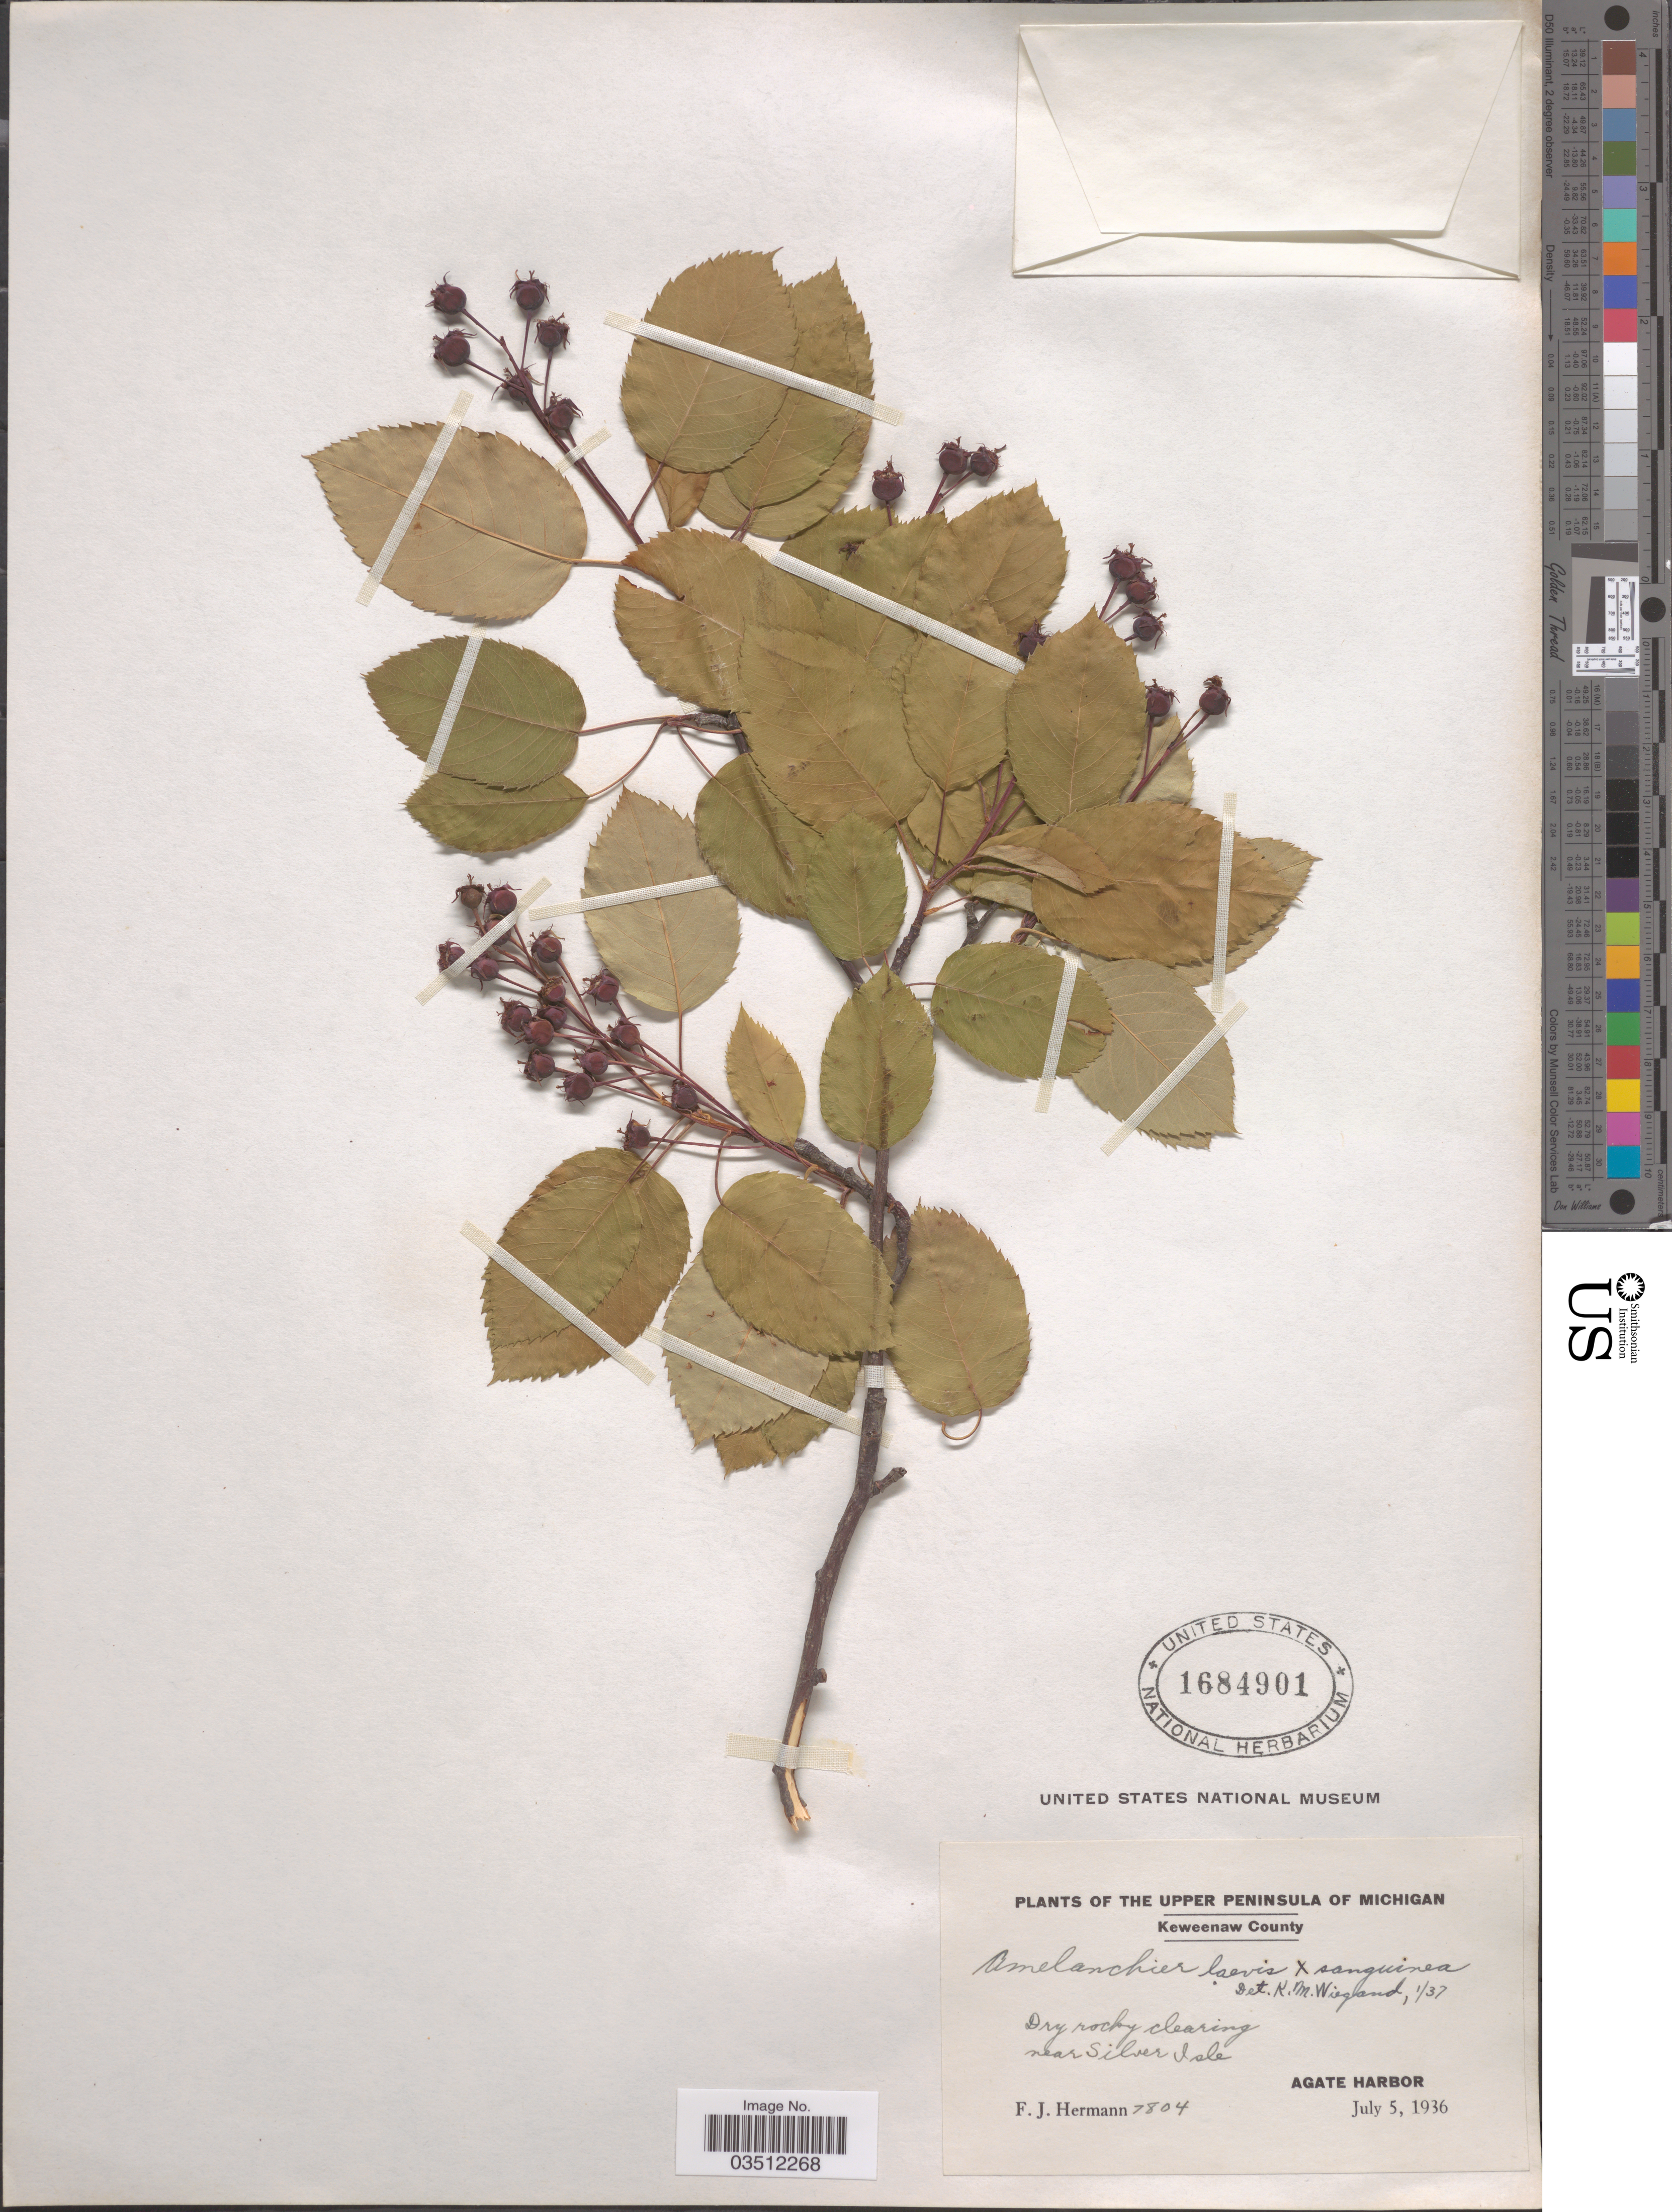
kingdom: Plantae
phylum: Tracheophyta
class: Magnoliopsida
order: Rosales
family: Rosaceae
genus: Amelanchier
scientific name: Amelanchier laevis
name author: Wiegand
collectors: F. J. Hermann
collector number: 7804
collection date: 1936-07-05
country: United States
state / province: Michigan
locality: Upper Peninsula of Michigan. Keweenaw County. Near Silver Lake. Agate Harbor.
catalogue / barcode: US 1684901